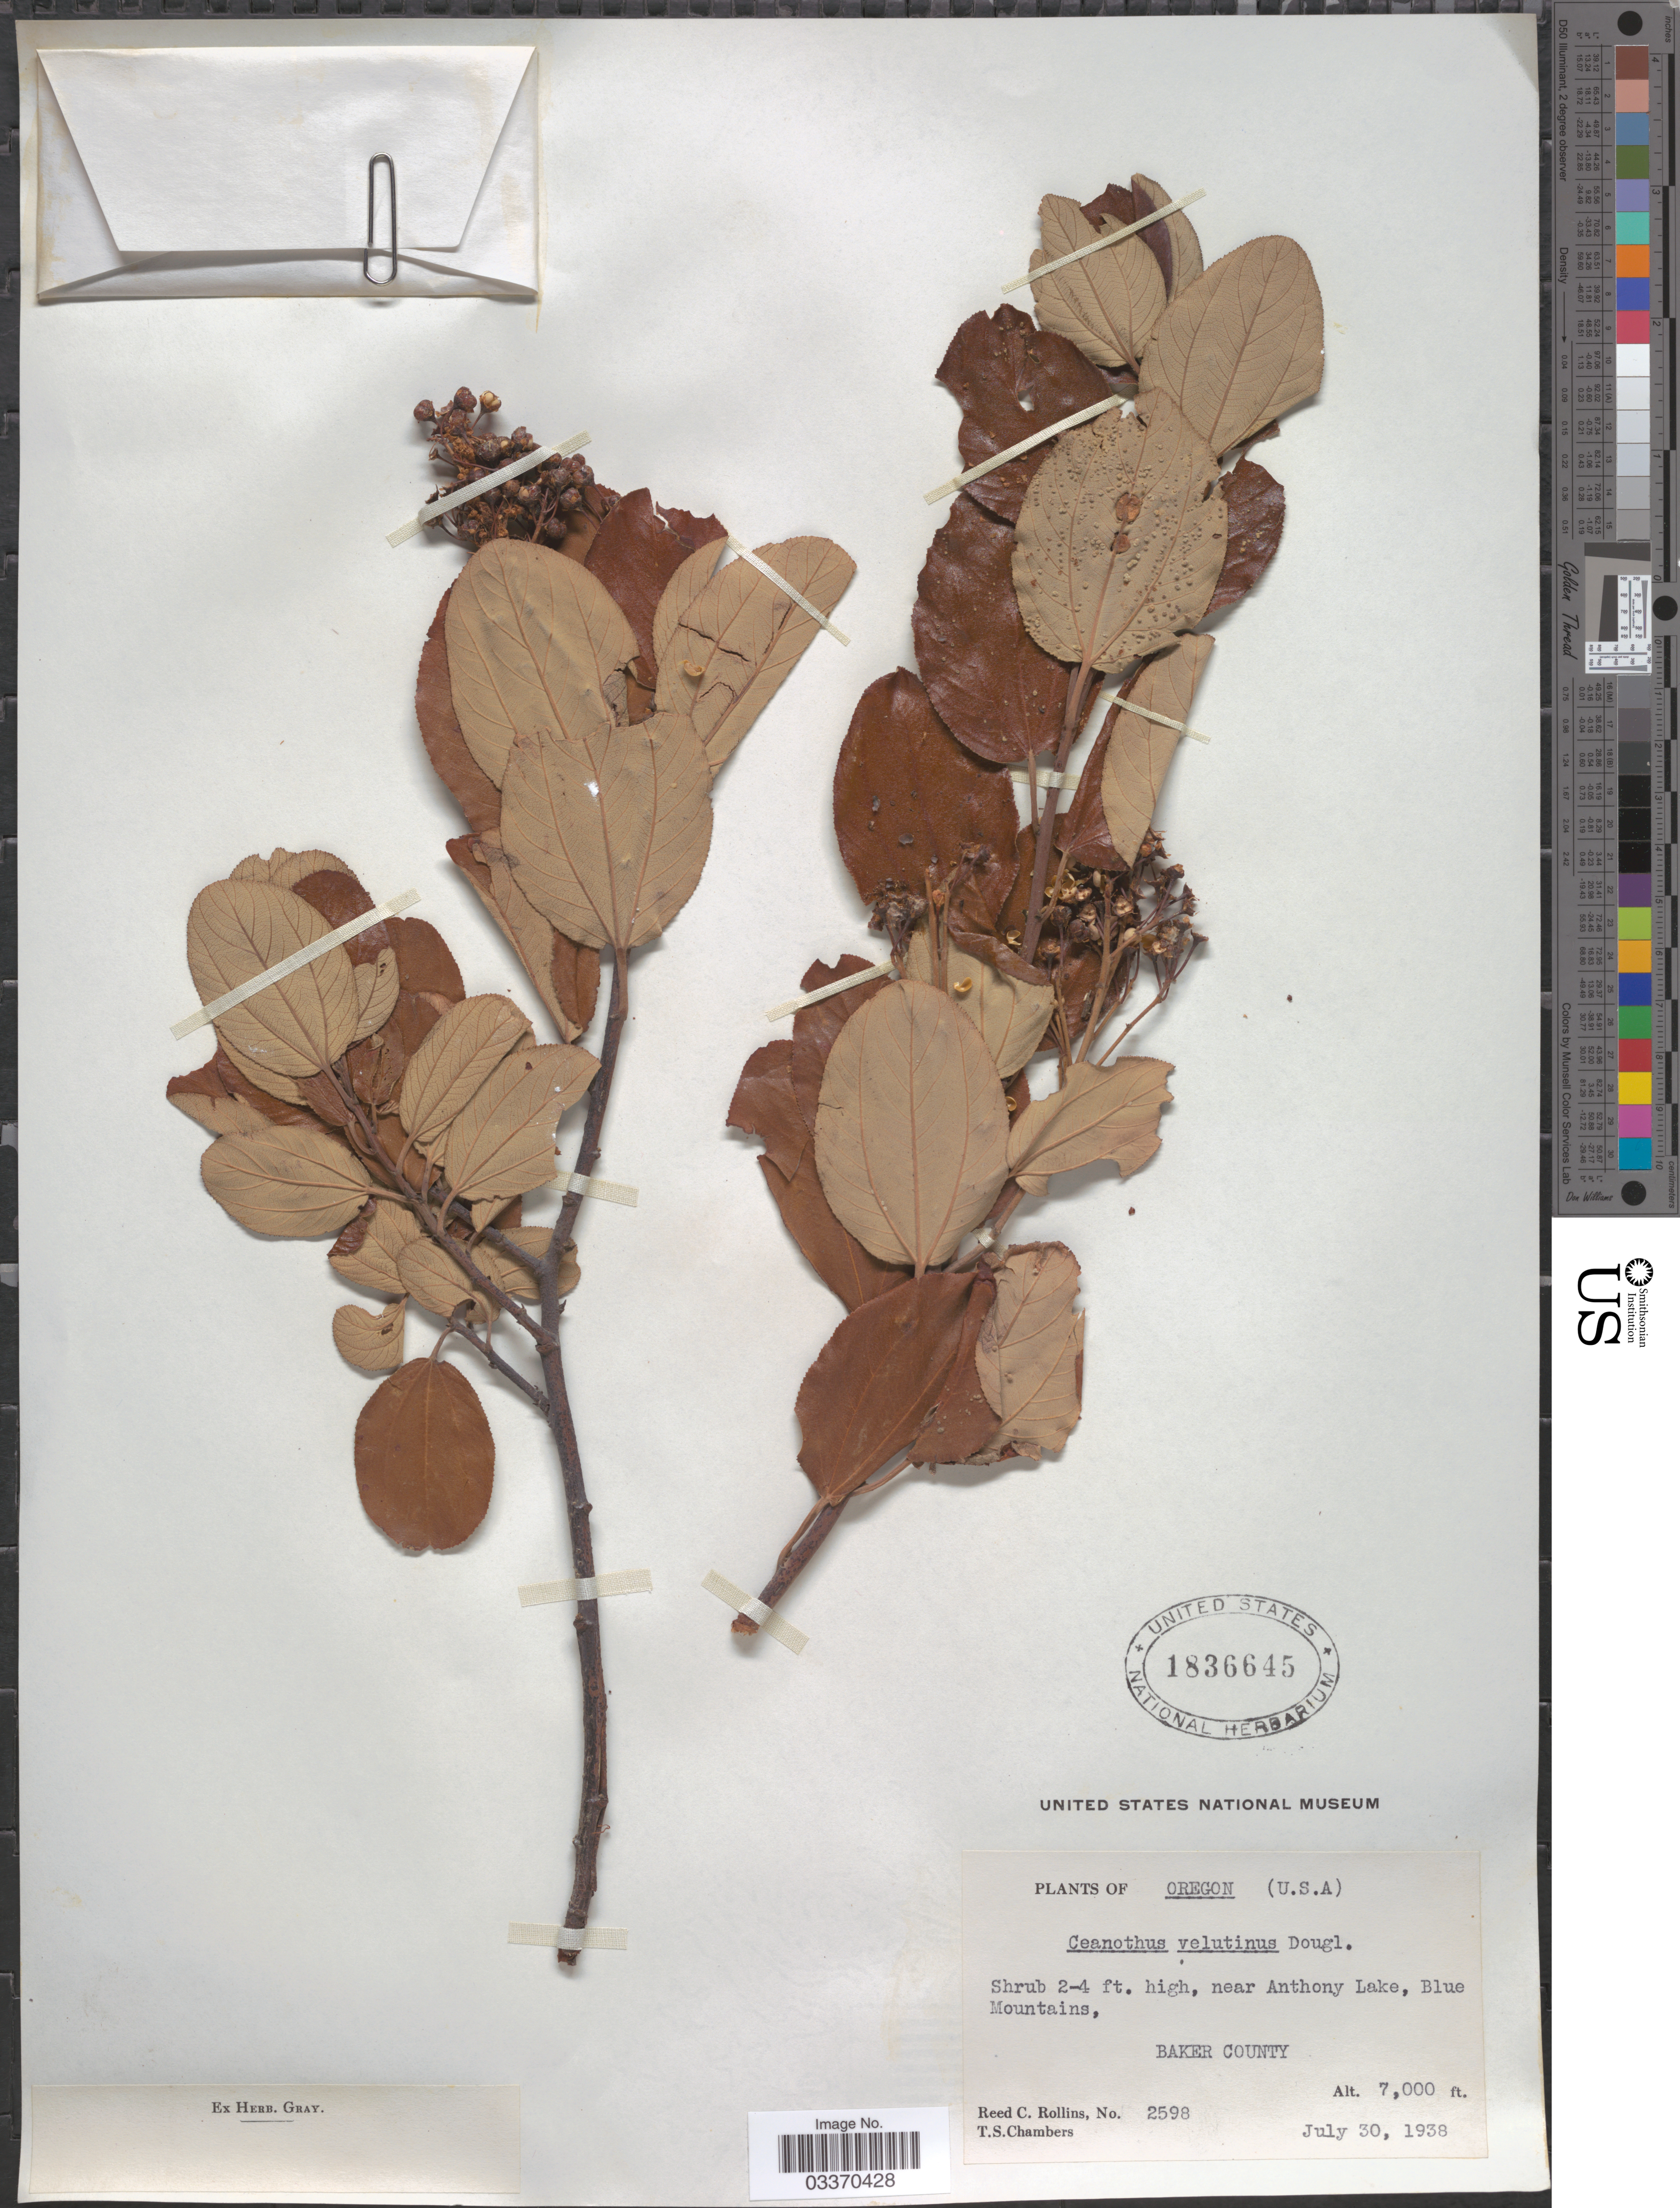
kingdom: Plantae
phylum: Tracheophyta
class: Magnoliopsida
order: Rosales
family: Rhamnaceae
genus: Ceanothus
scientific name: Ceanothus velutinus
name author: Douglas ex Hook.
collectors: R. C. Rollins & T. Chambers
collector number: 2598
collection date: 1938-07-30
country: United States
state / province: Oregon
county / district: Baker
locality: Near Anthony Lake, Blue Mountains, Baker County.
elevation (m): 2134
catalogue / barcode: US 1836645